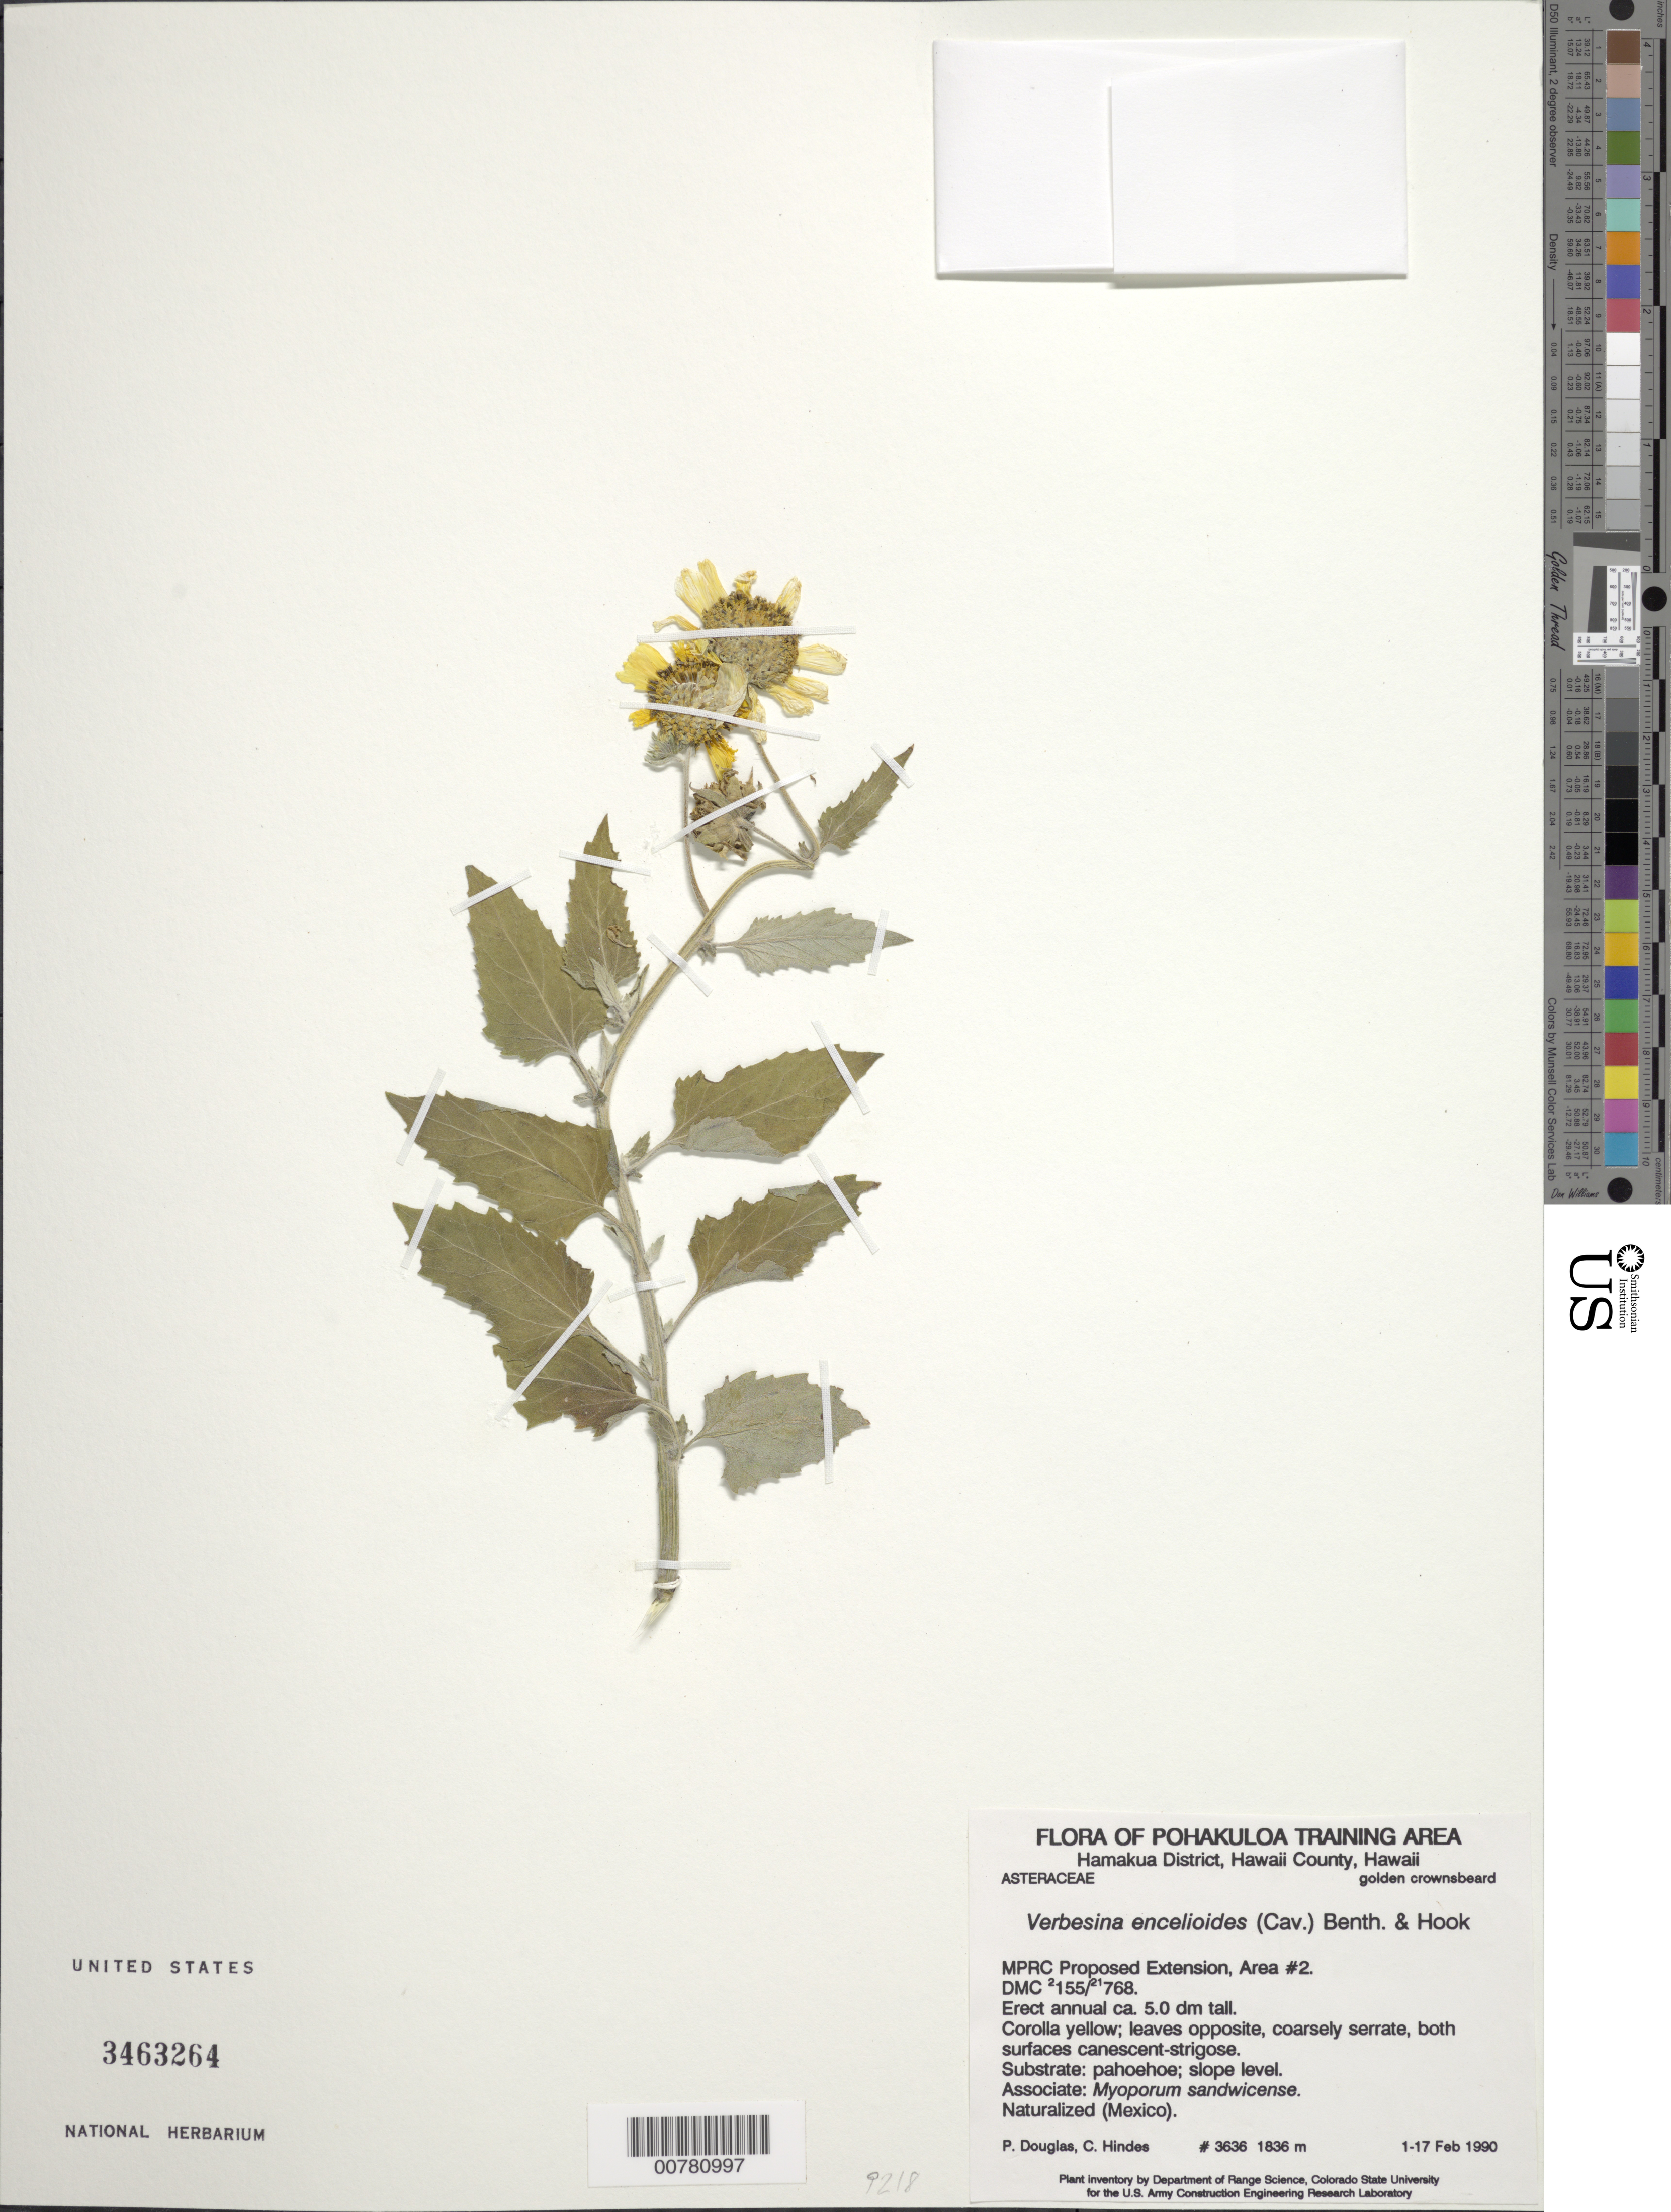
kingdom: Plantae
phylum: Tracheophyta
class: Magnoliopsida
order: Asterales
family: Asteraceae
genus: Verbesina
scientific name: Verbesina encelioides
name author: (Cav.) Benth. & Hook. ex A. Gray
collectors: P. Douglas & C. Hindes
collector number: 3636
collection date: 1990-02-01/1990-02-17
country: United States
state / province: Hawaii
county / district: Hawaii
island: Hawaii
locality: Pohakuloa Training area, Hamakua District, Hawaii County, golden crownsbeard, MPRC Proposed Extension, Area #2, DMC 155/768.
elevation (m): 1836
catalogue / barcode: US 3463264